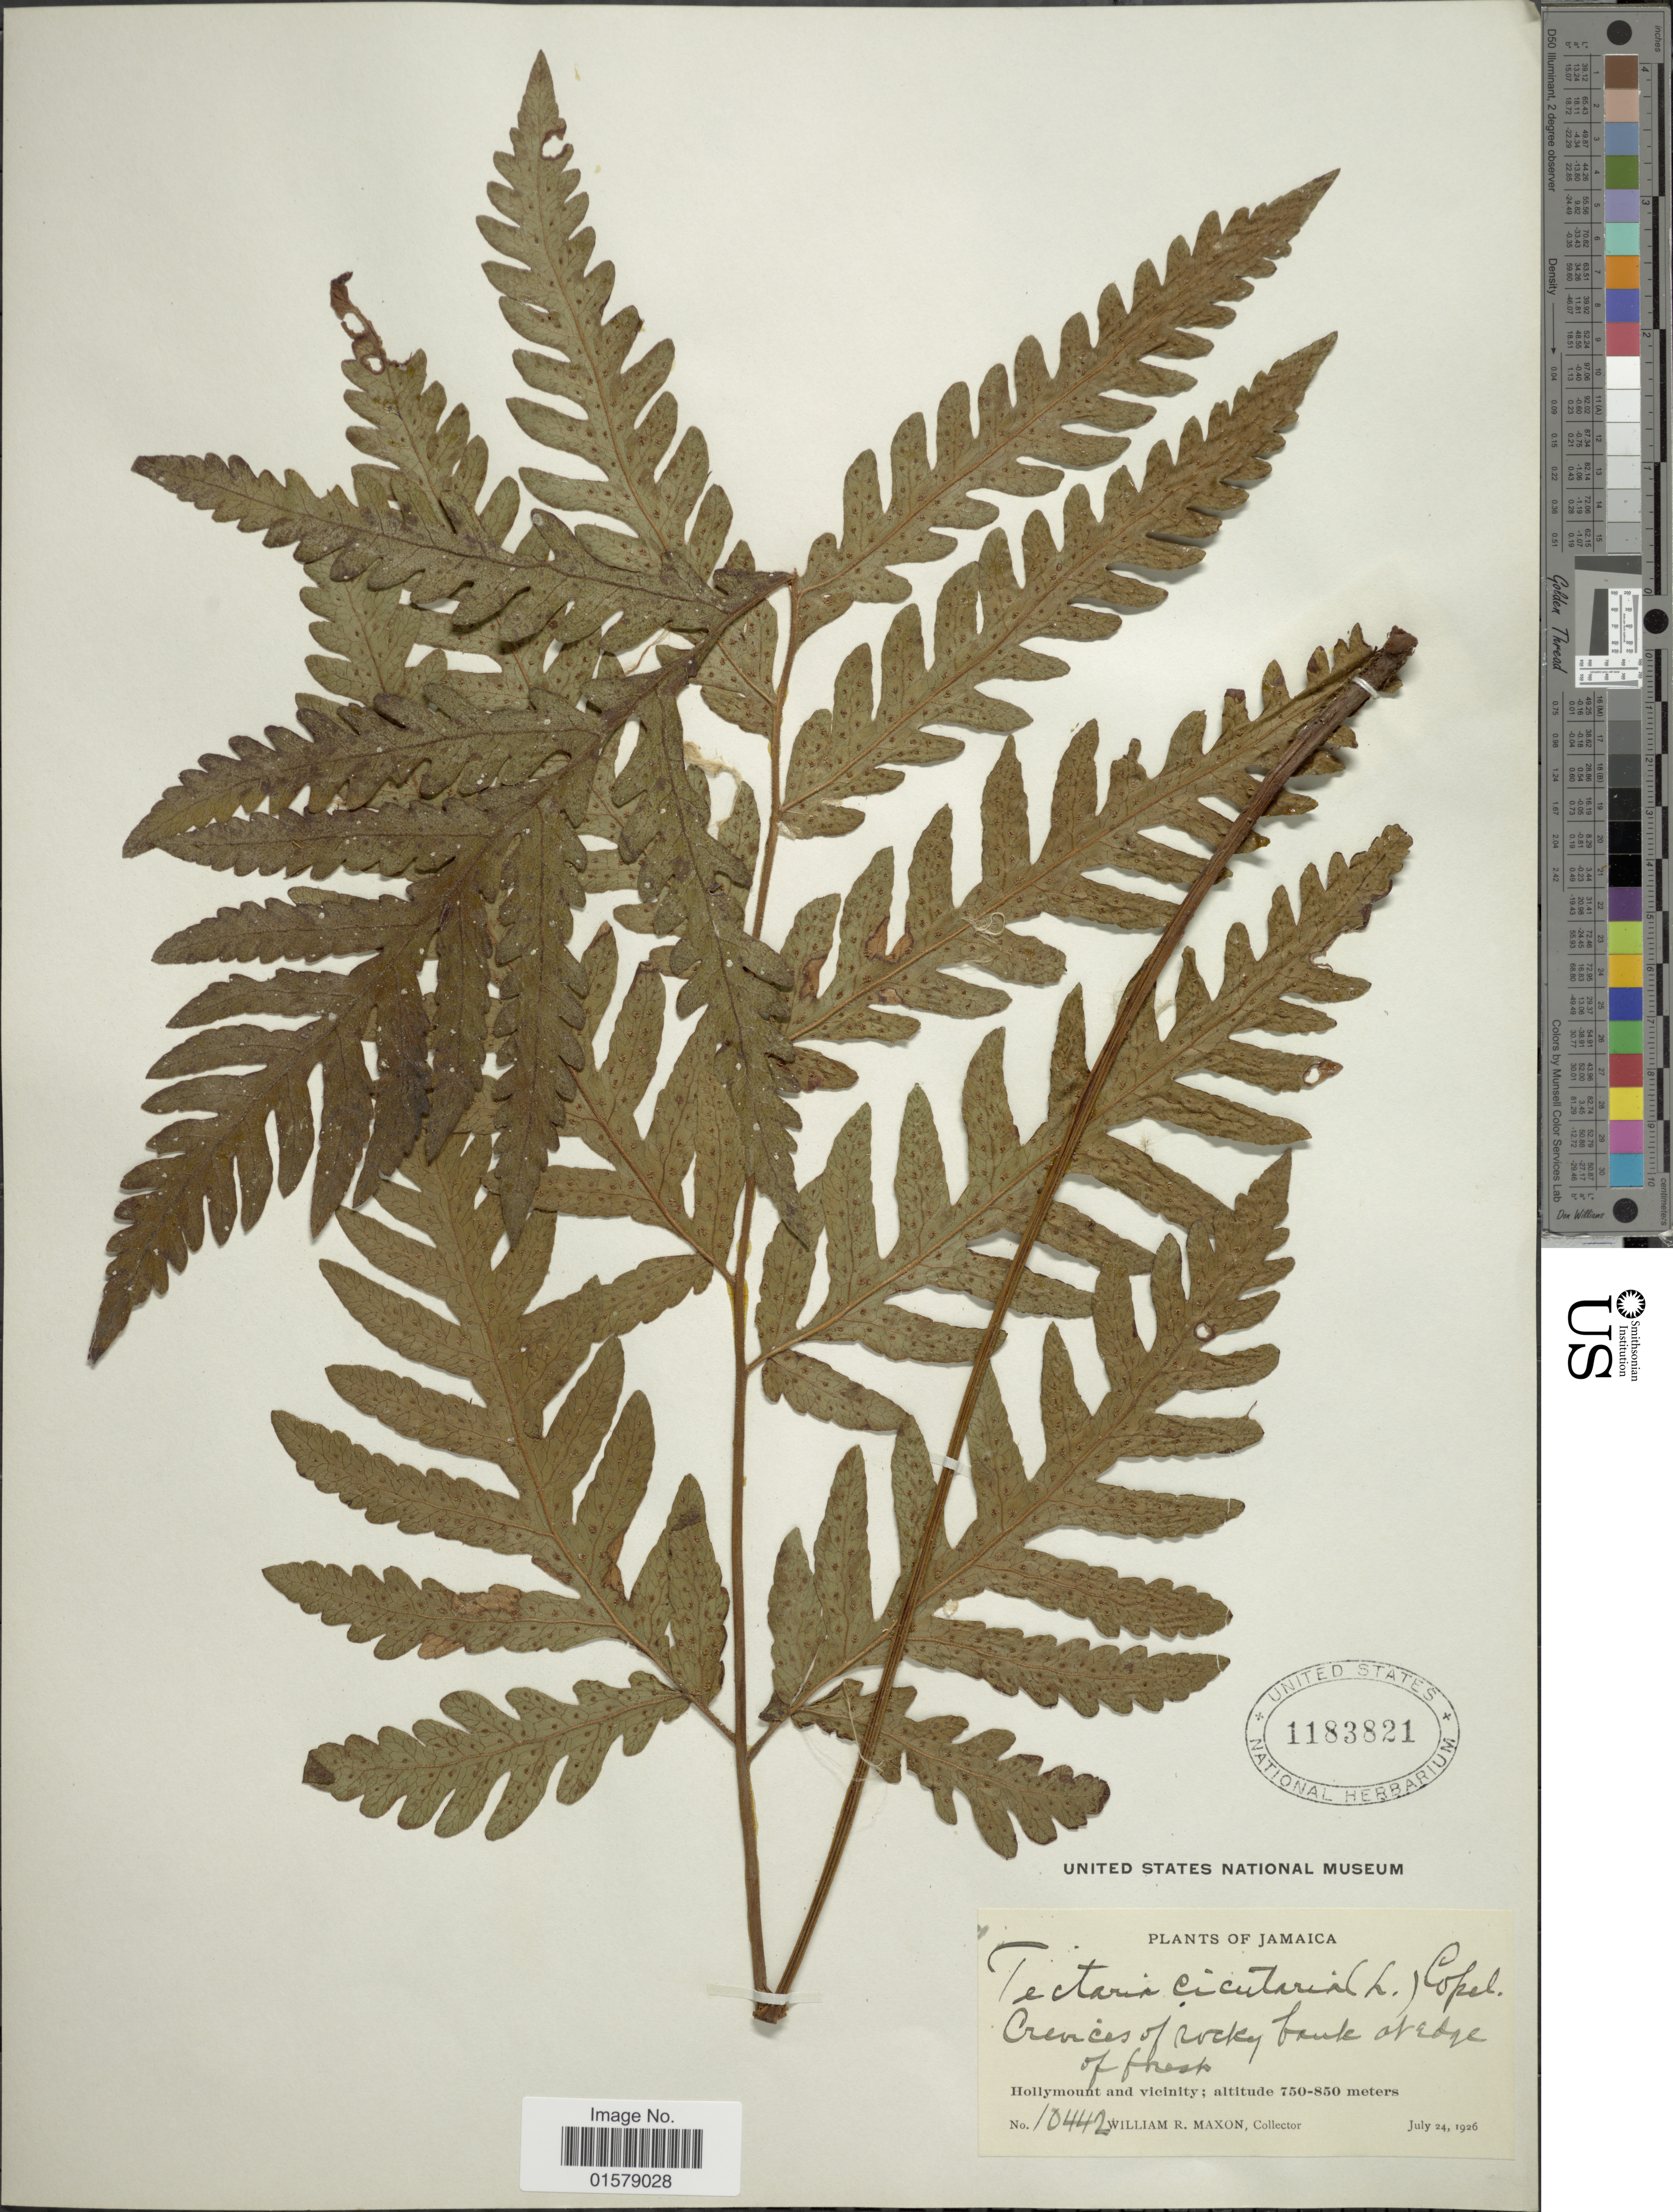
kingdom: Plantae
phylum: Tracheophyta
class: Polypodiopsida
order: Polypodiales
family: Tectariaceae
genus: Tectaria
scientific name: Tectaria cicutaria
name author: (L.) Copel.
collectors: W. R. Maxon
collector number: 10442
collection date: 1926-07-24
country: Jamaica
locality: Hollymount and vicinity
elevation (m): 750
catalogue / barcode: US 1183821